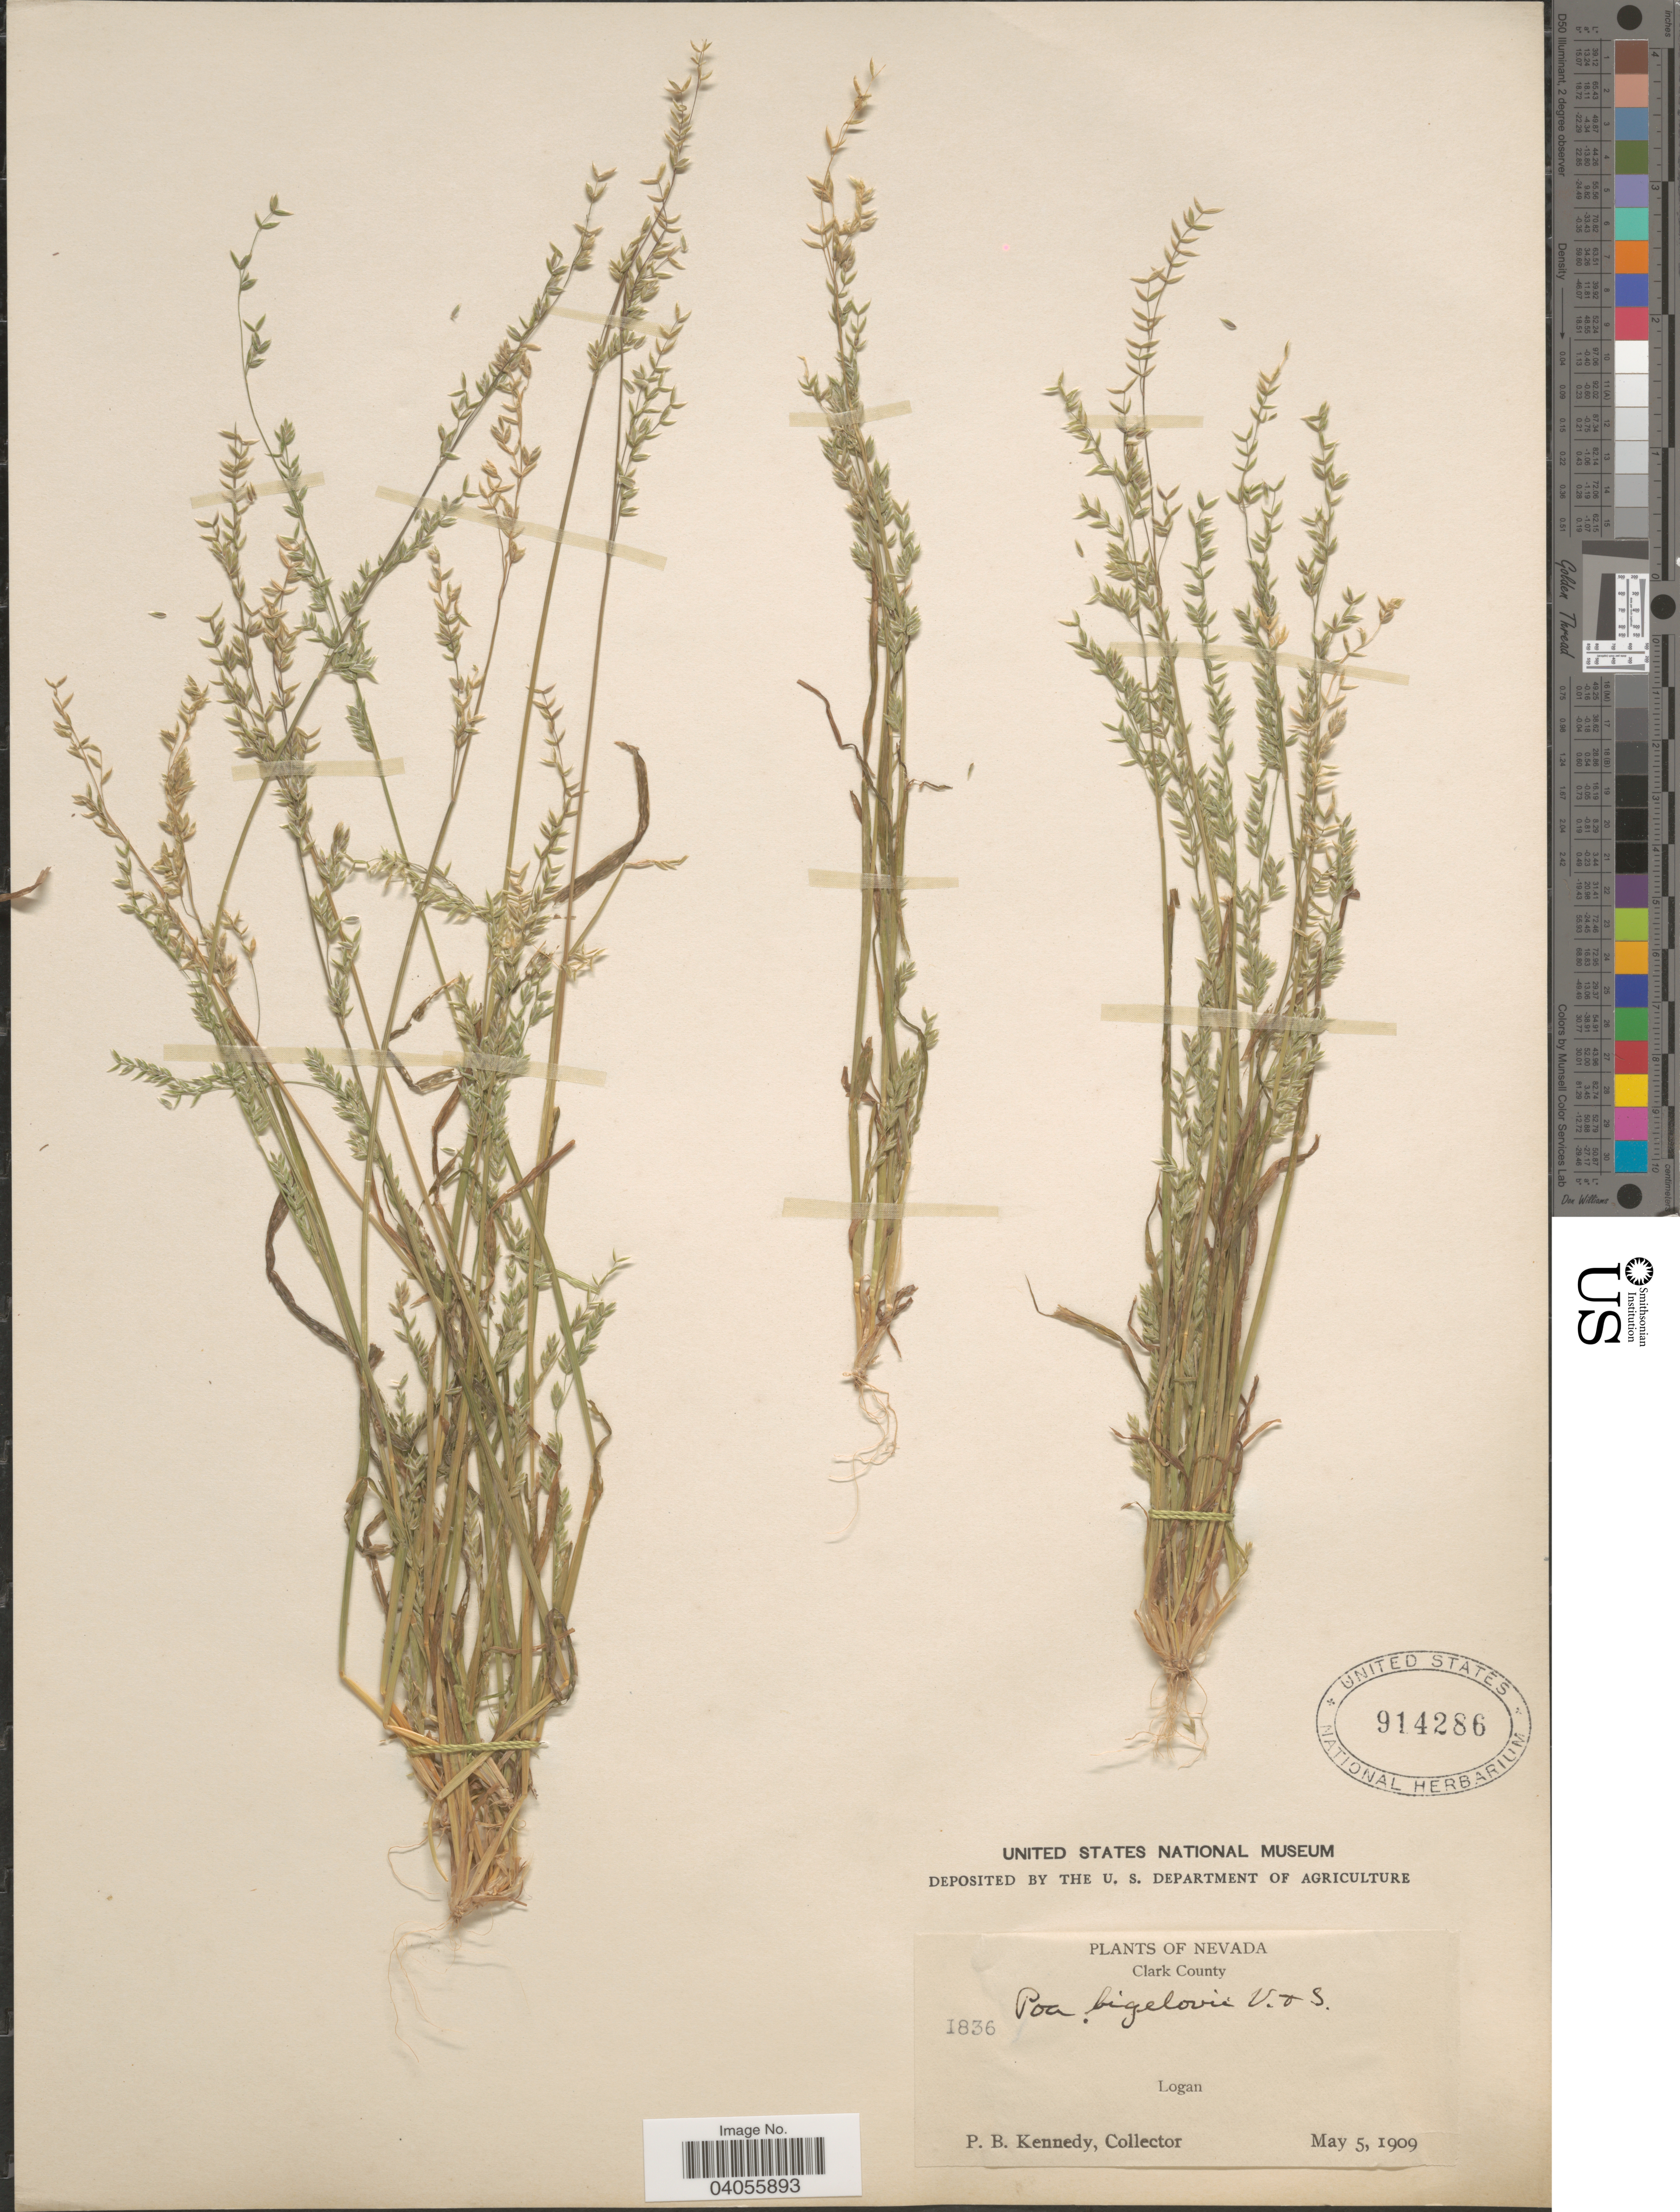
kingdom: Plantae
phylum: Tracheophyta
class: Liliopsida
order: Poales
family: Poaceae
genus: Poa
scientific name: Poa bigelovii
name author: Vasey & Scribn.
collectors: P. B. Kennedy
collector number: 1836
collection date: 1909-05-05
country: United States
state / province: Nevada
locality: Clark County. Logan.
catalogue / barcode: US 914286